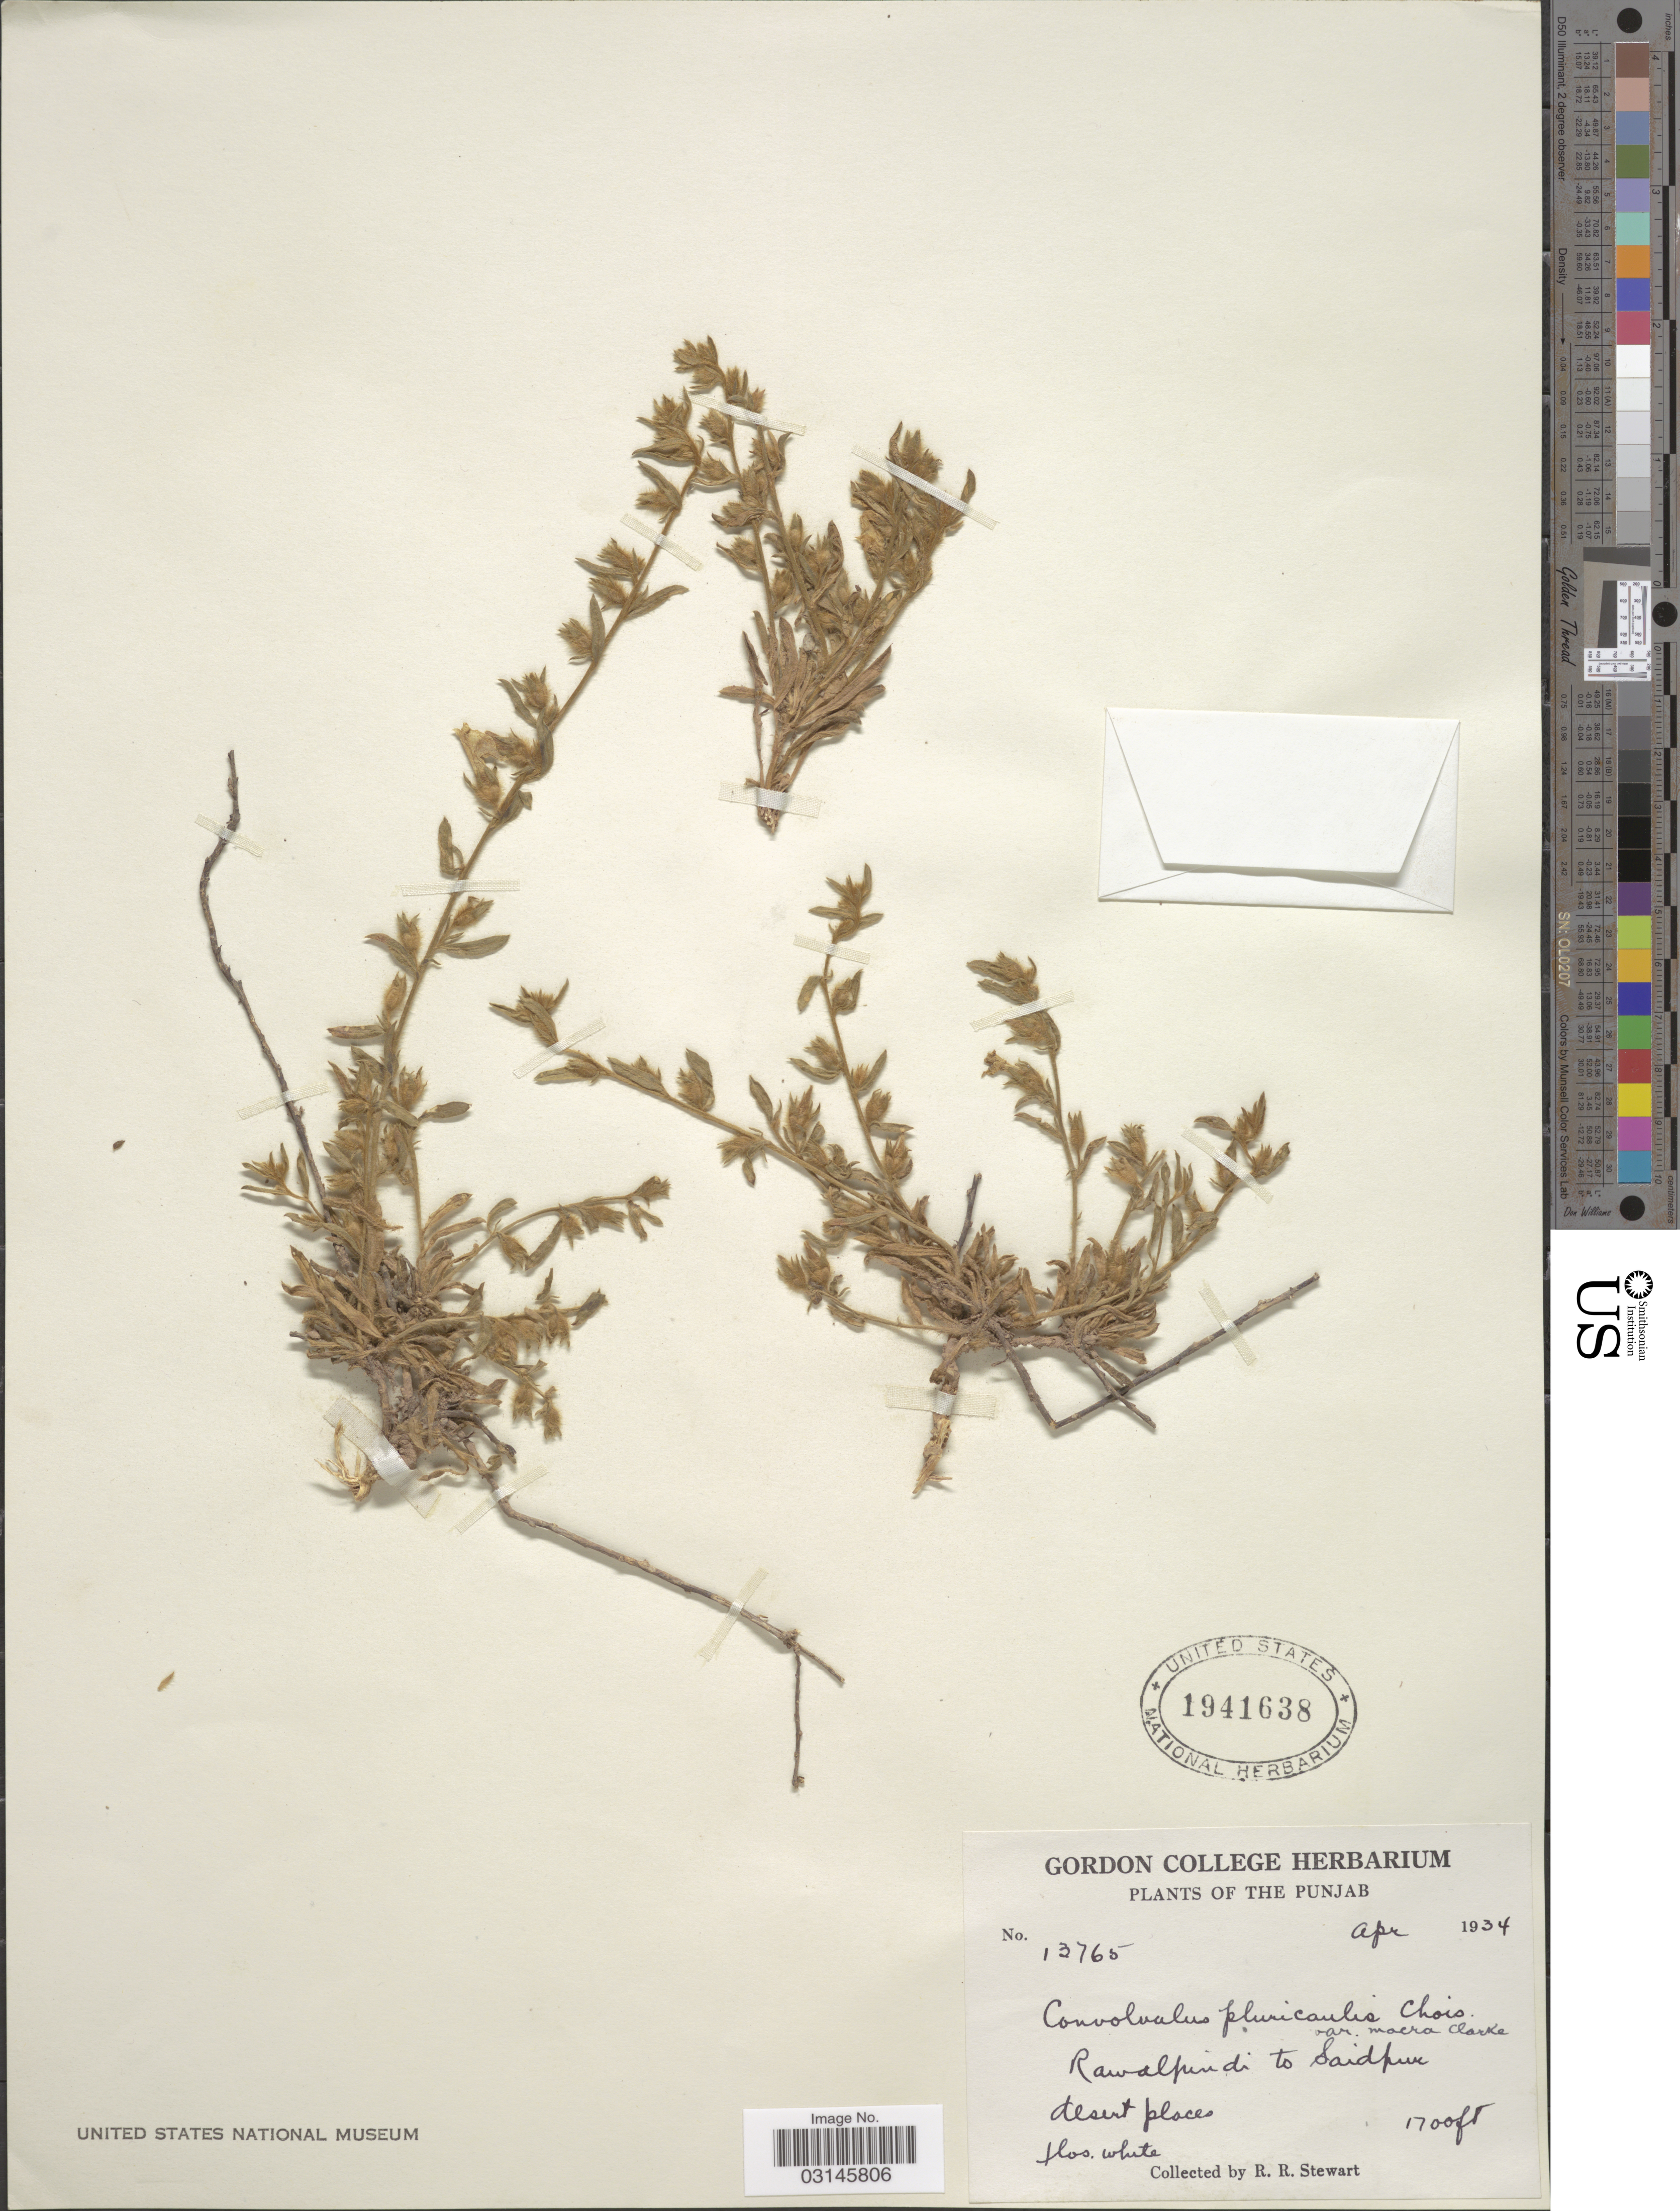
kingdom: Plantae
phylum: Tracheophyta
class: Magnoliopsida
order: Solanales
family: Convolvulaceae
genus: Convolvulus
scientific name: Convolvulus prostratus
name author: Forssk.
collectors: R. Stewart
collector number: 13765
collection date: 1934-04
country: Pakistan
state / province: Punjab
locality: Rawalpindi to Saidpur.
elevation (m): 518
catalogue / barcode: US 1941638